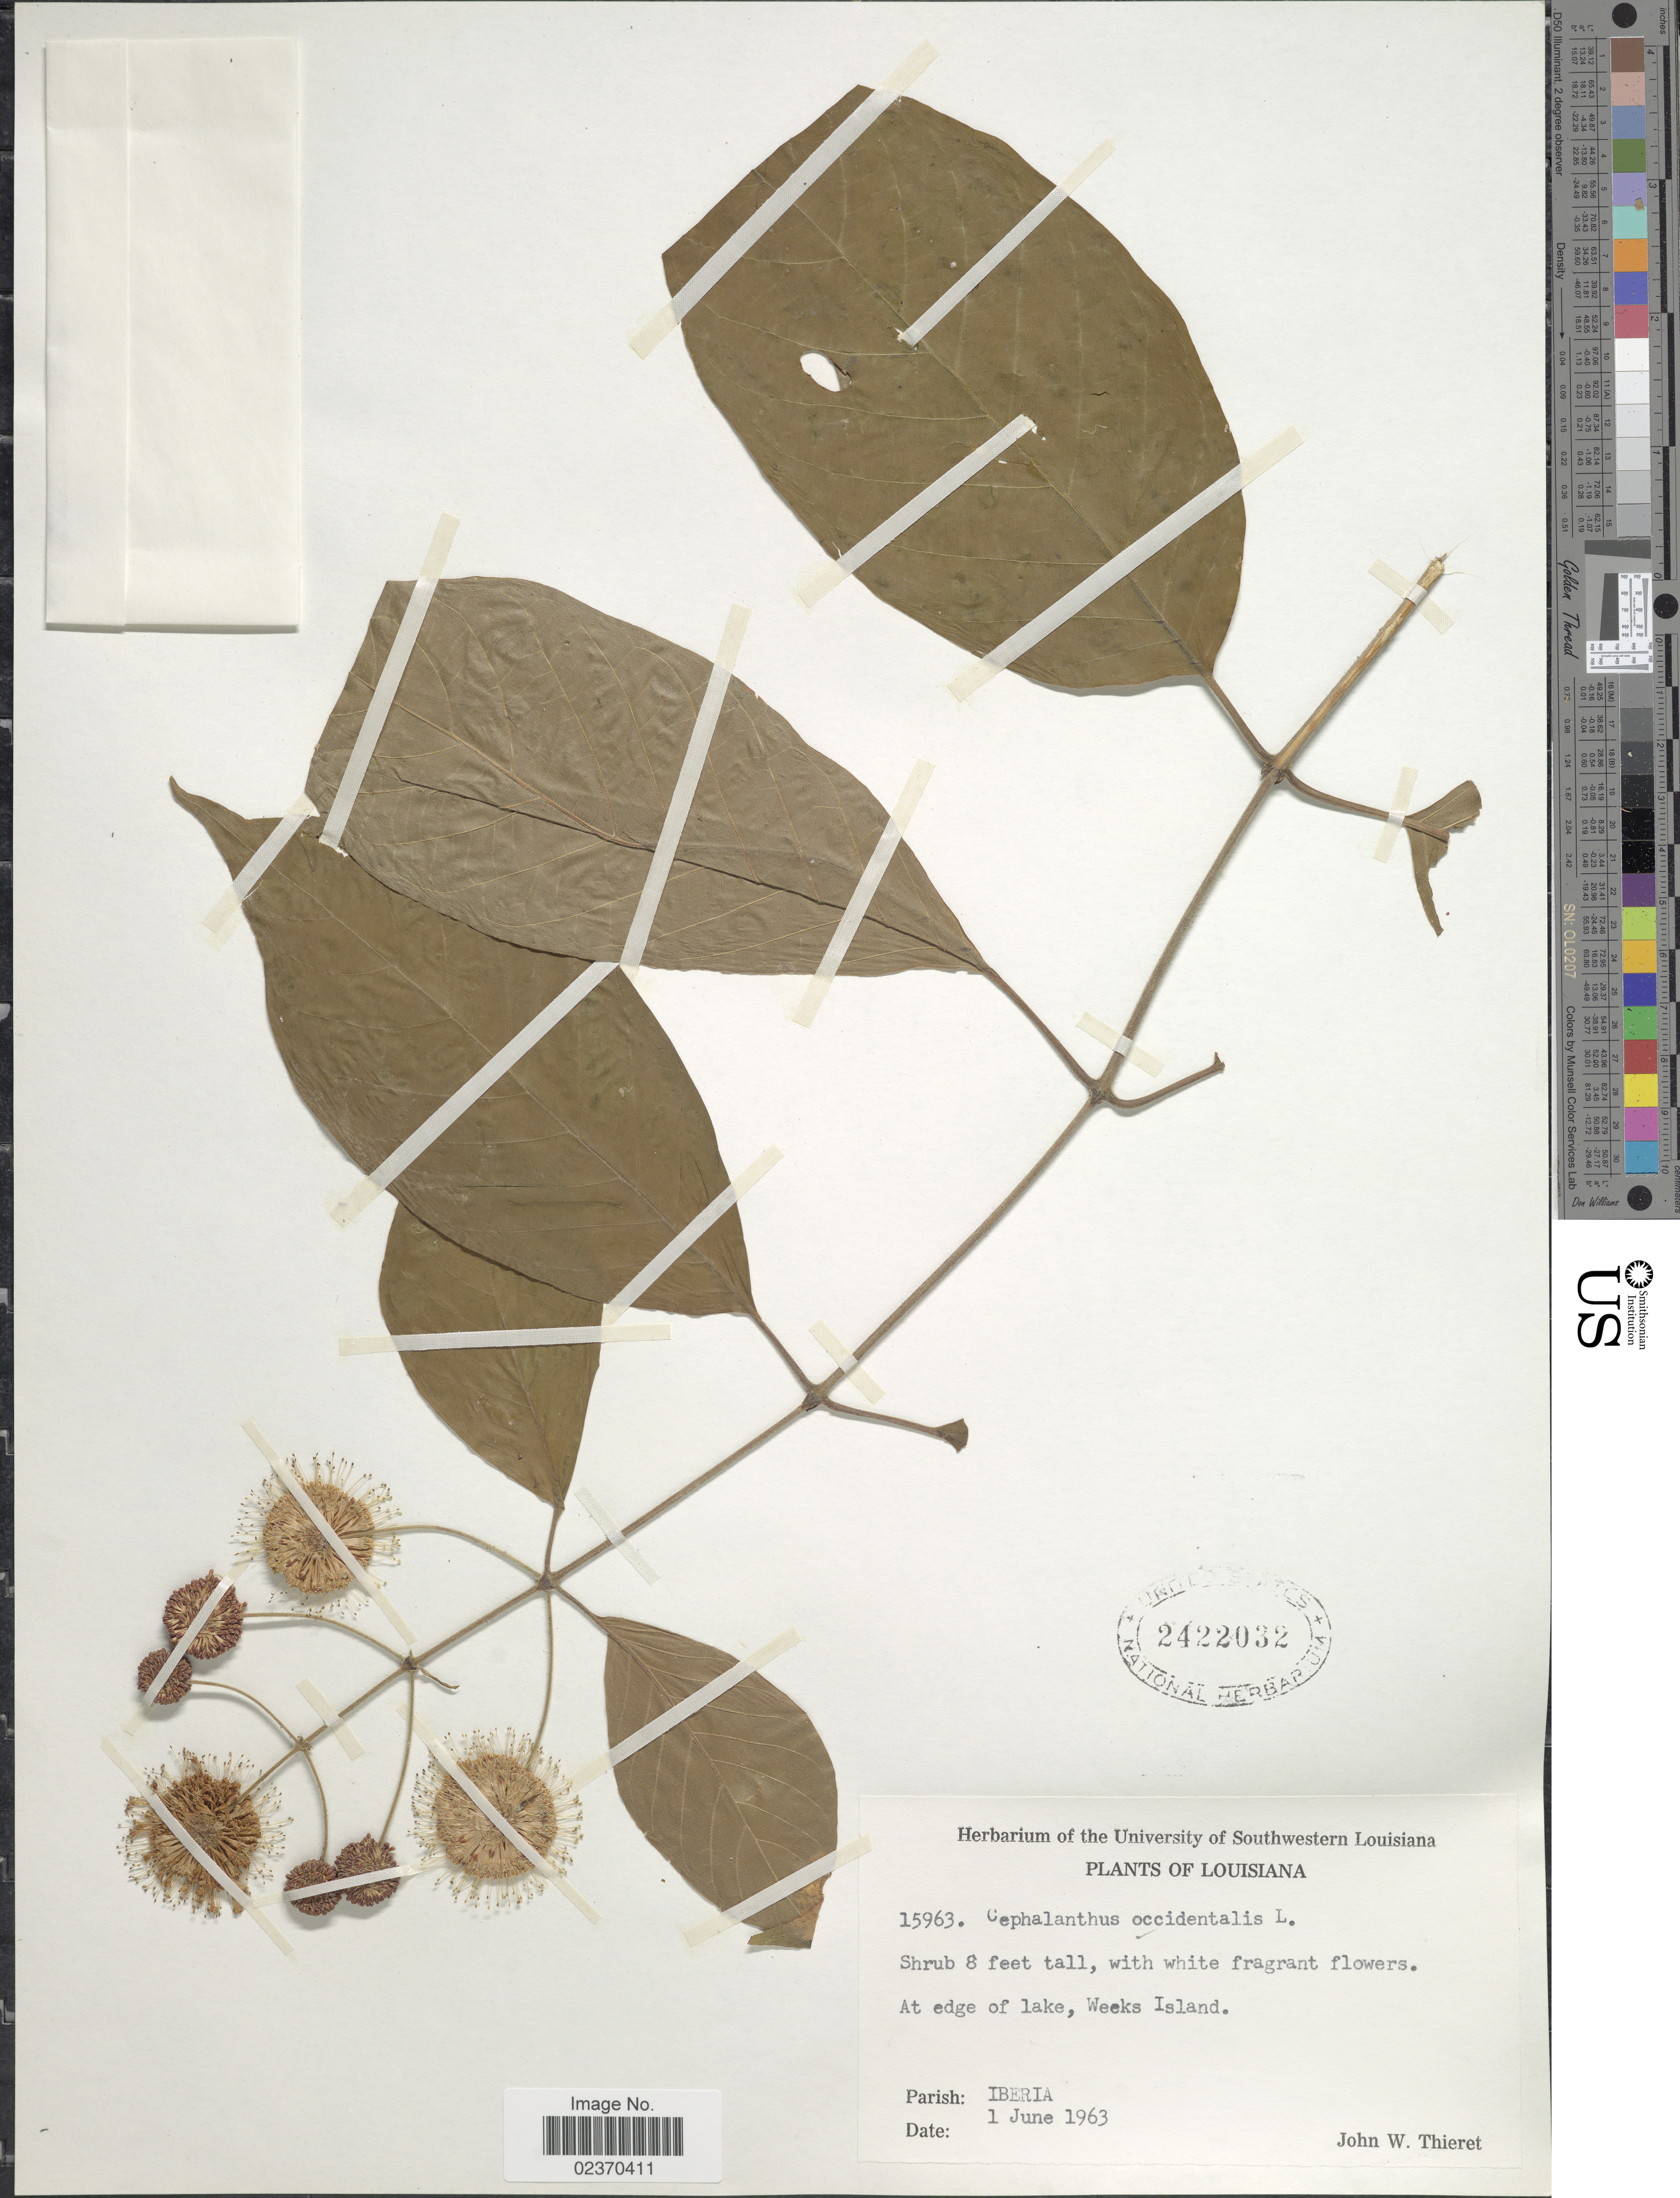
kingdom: Plantae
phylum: Tracheophyta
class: Magnoliopsida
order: Gentianales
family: Rubiaceae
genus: Cephalanthus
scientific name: Cephalanthus occidentalis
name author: L.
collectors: J. W. Thieret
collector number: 15963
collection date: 1963-06-01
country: United States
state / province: Louisiana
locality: At edge of lake, Weeks Island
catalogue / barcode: US 2422032